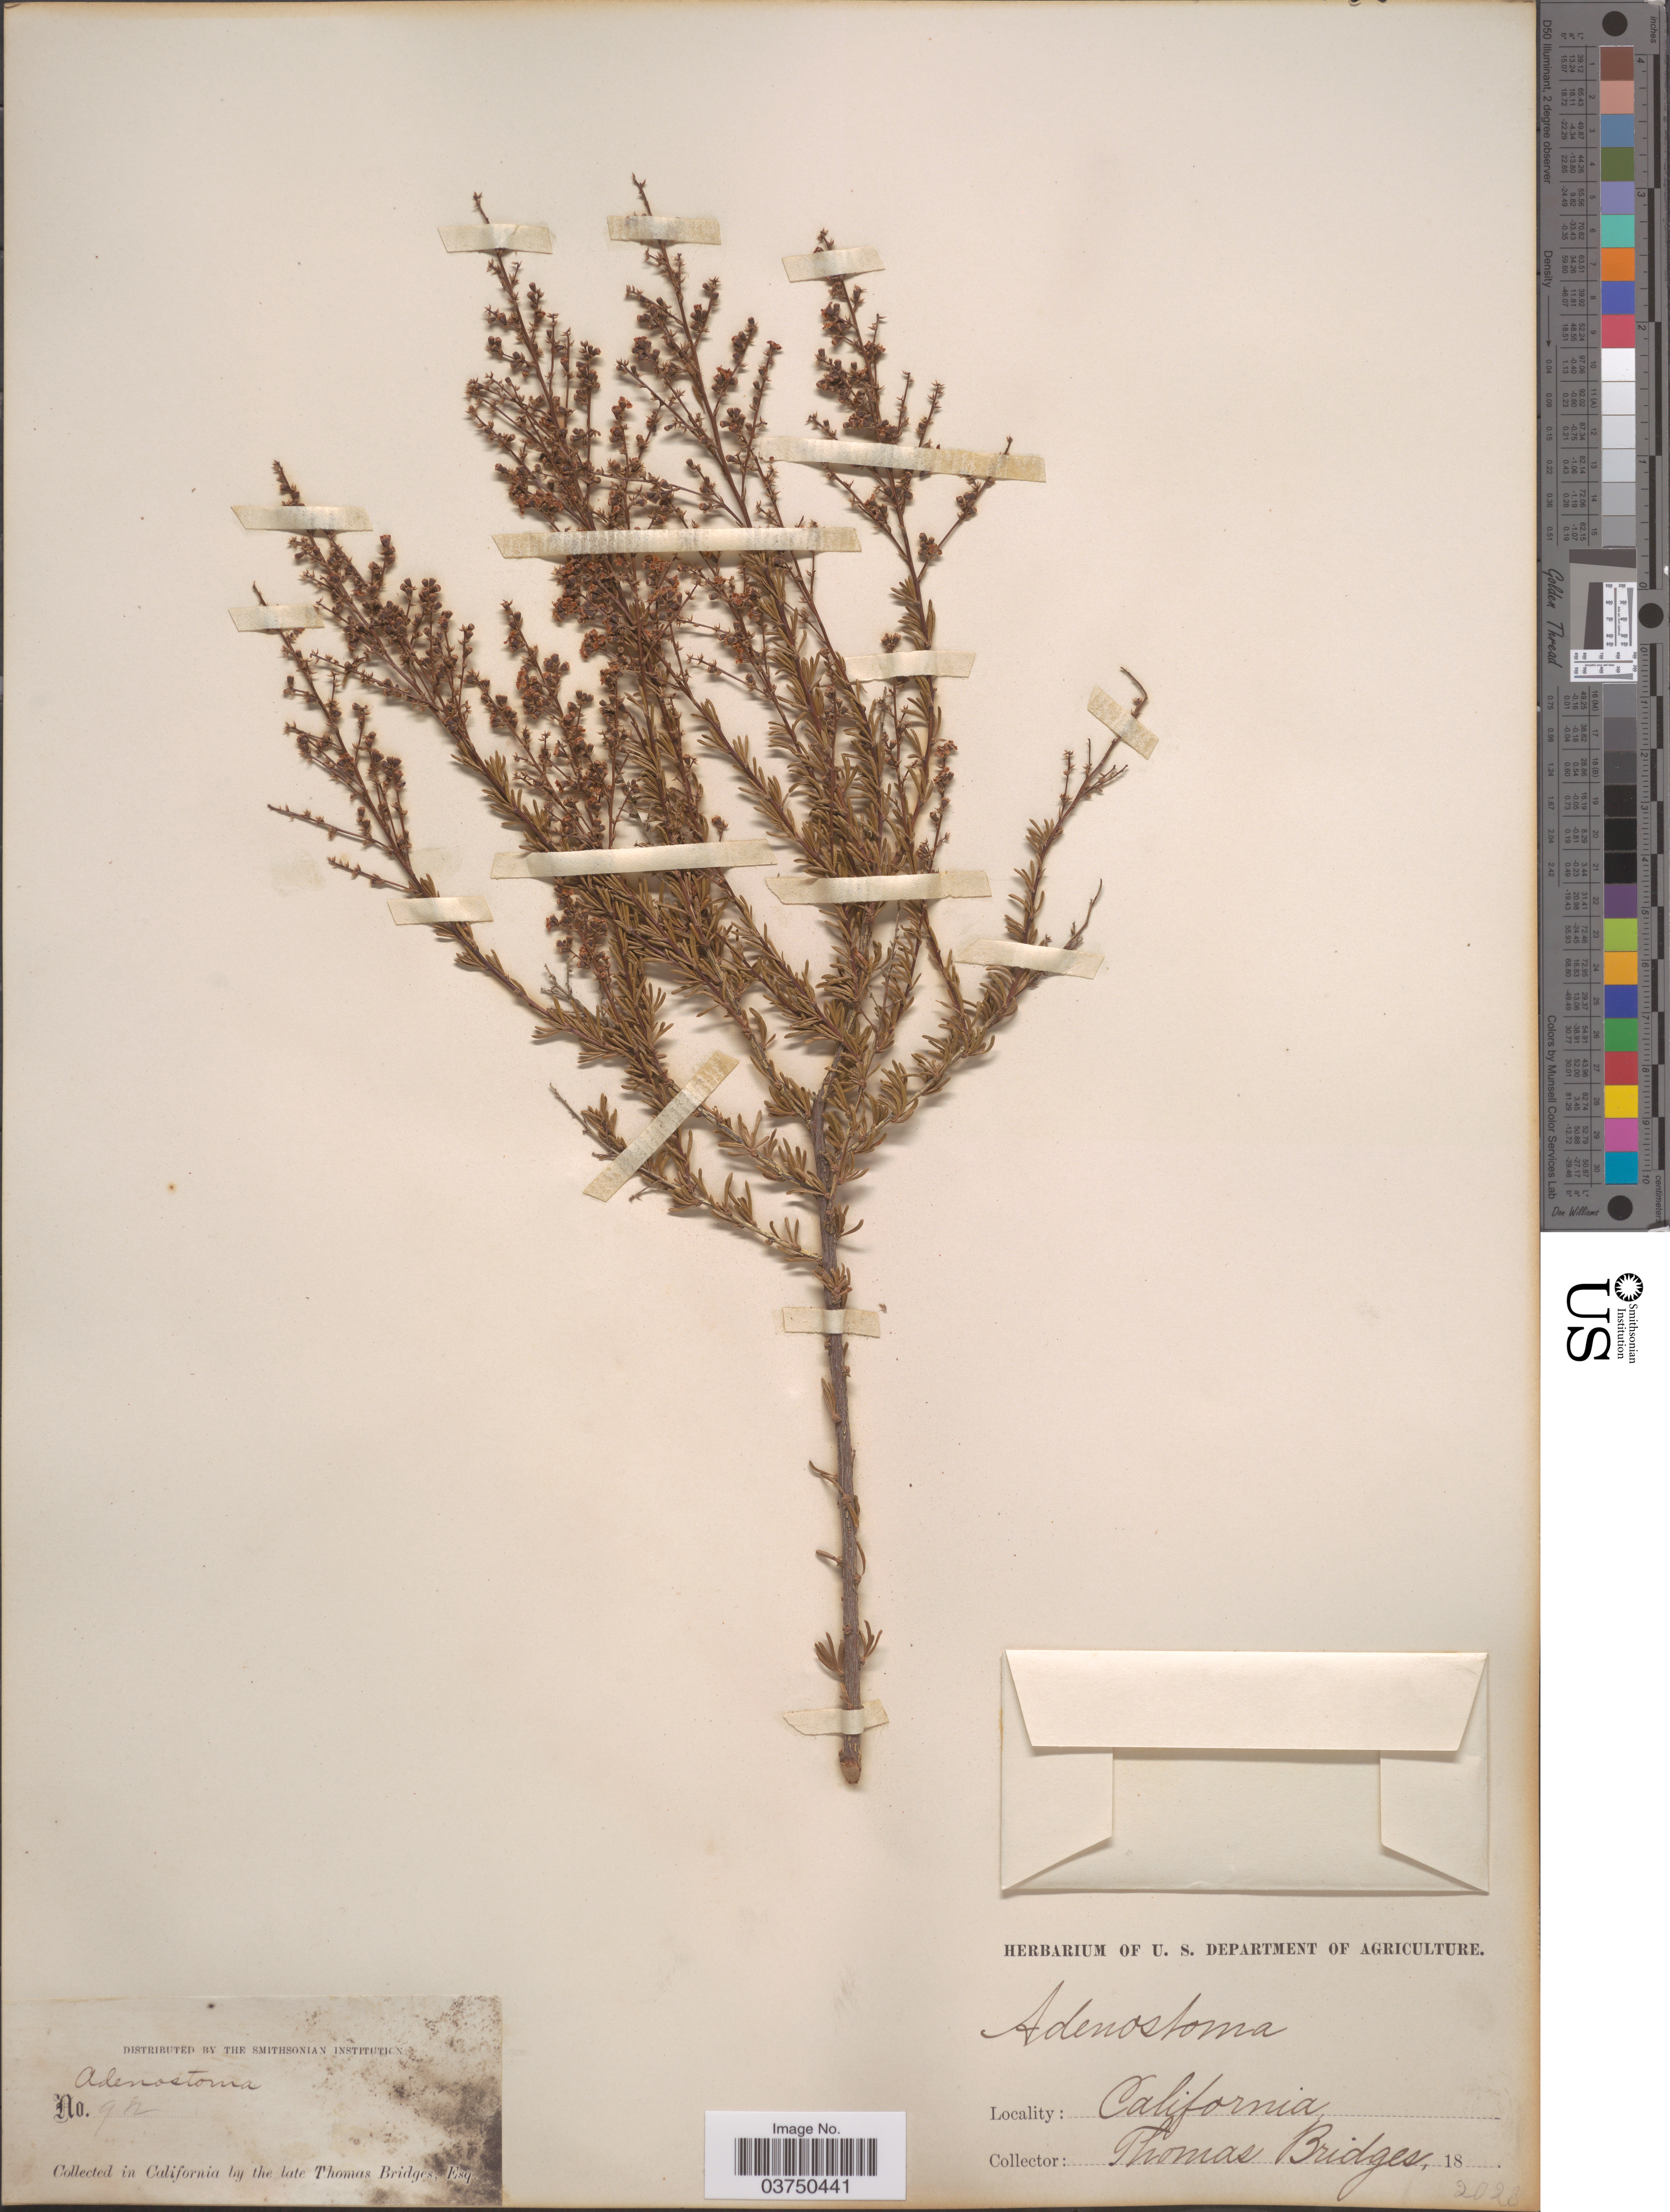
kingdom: Plantae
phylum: Tracheophyta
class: Magnoliopsida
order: Rosales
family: Rosaceae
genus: Adenostoma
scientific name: Adenostoma fasciculatum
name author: Hook. & Arn.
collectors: T. Bridges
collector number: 92*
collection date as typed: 18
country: United States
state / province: California